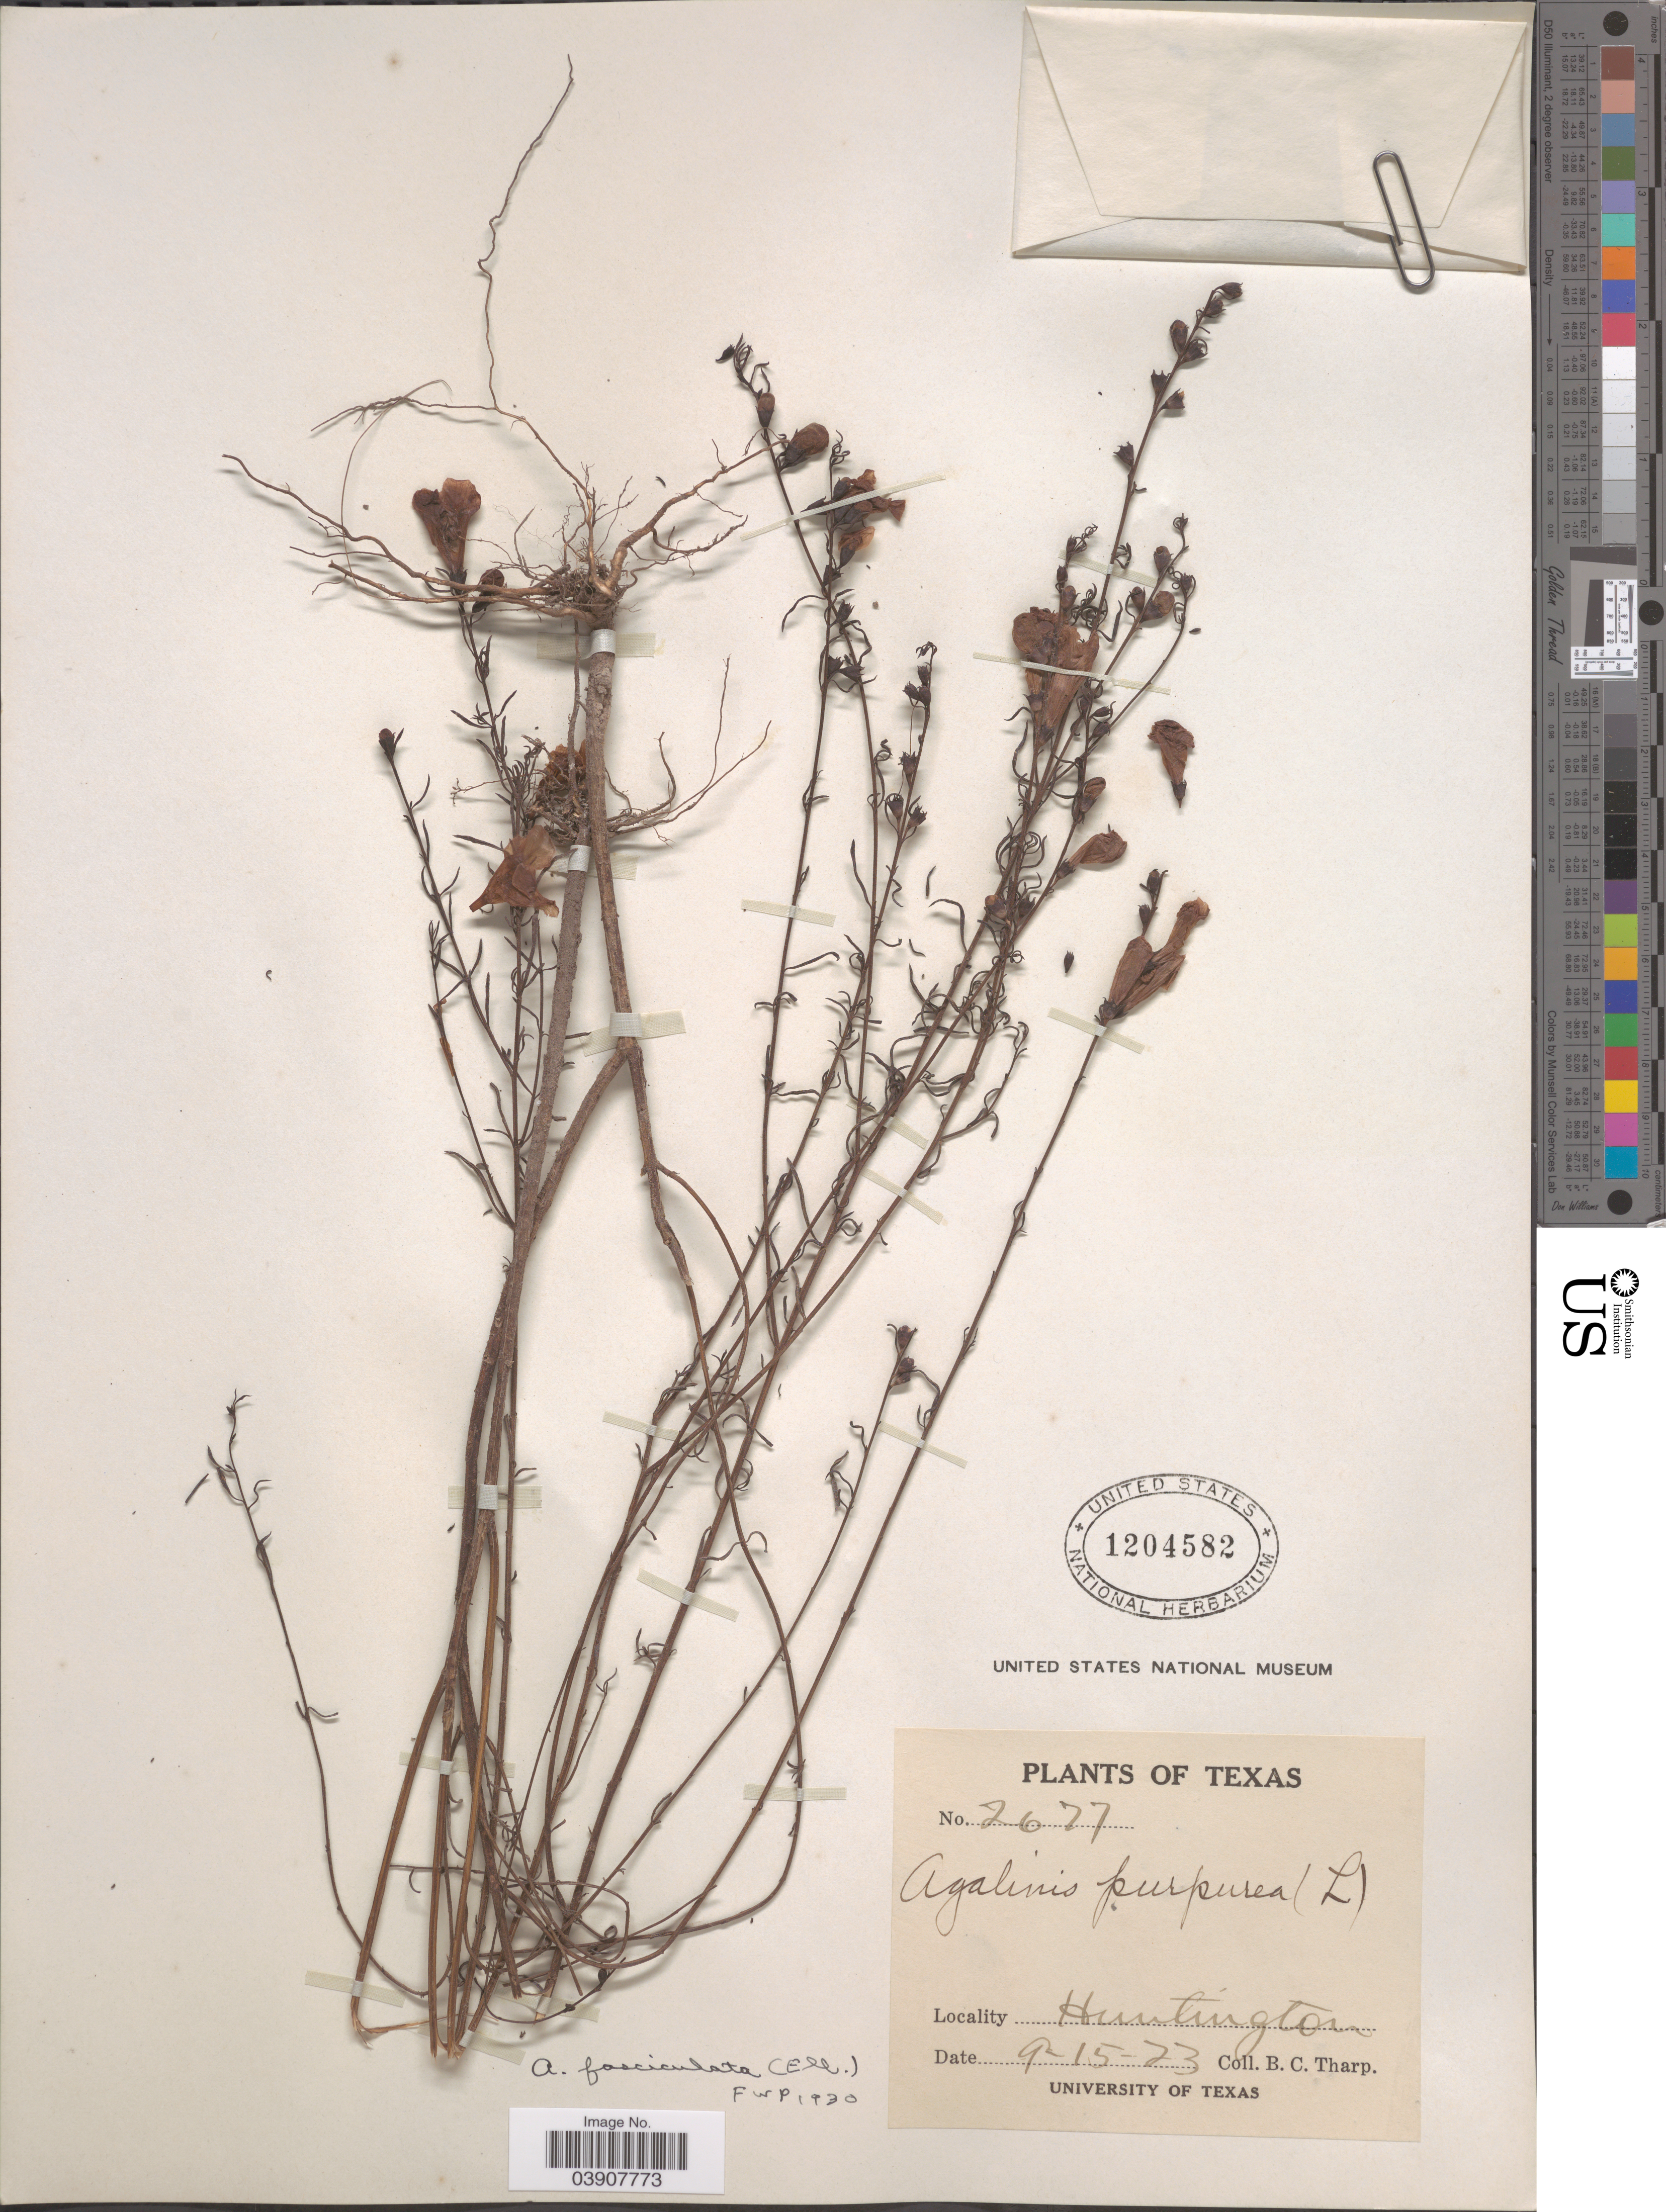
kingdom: Plantae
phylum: Tracheophyta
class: Magnoliopsida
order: Lamiales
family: Orobanchaceae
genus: Agalinis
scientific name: Agalinis fasciculata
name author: (Elliott) Raf.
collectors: B. C. Tharp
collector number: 2677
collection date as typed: Transcribed d/m/y: 15/9/23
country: United States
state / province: Texas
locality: Huntington.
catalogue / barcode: US 1204582